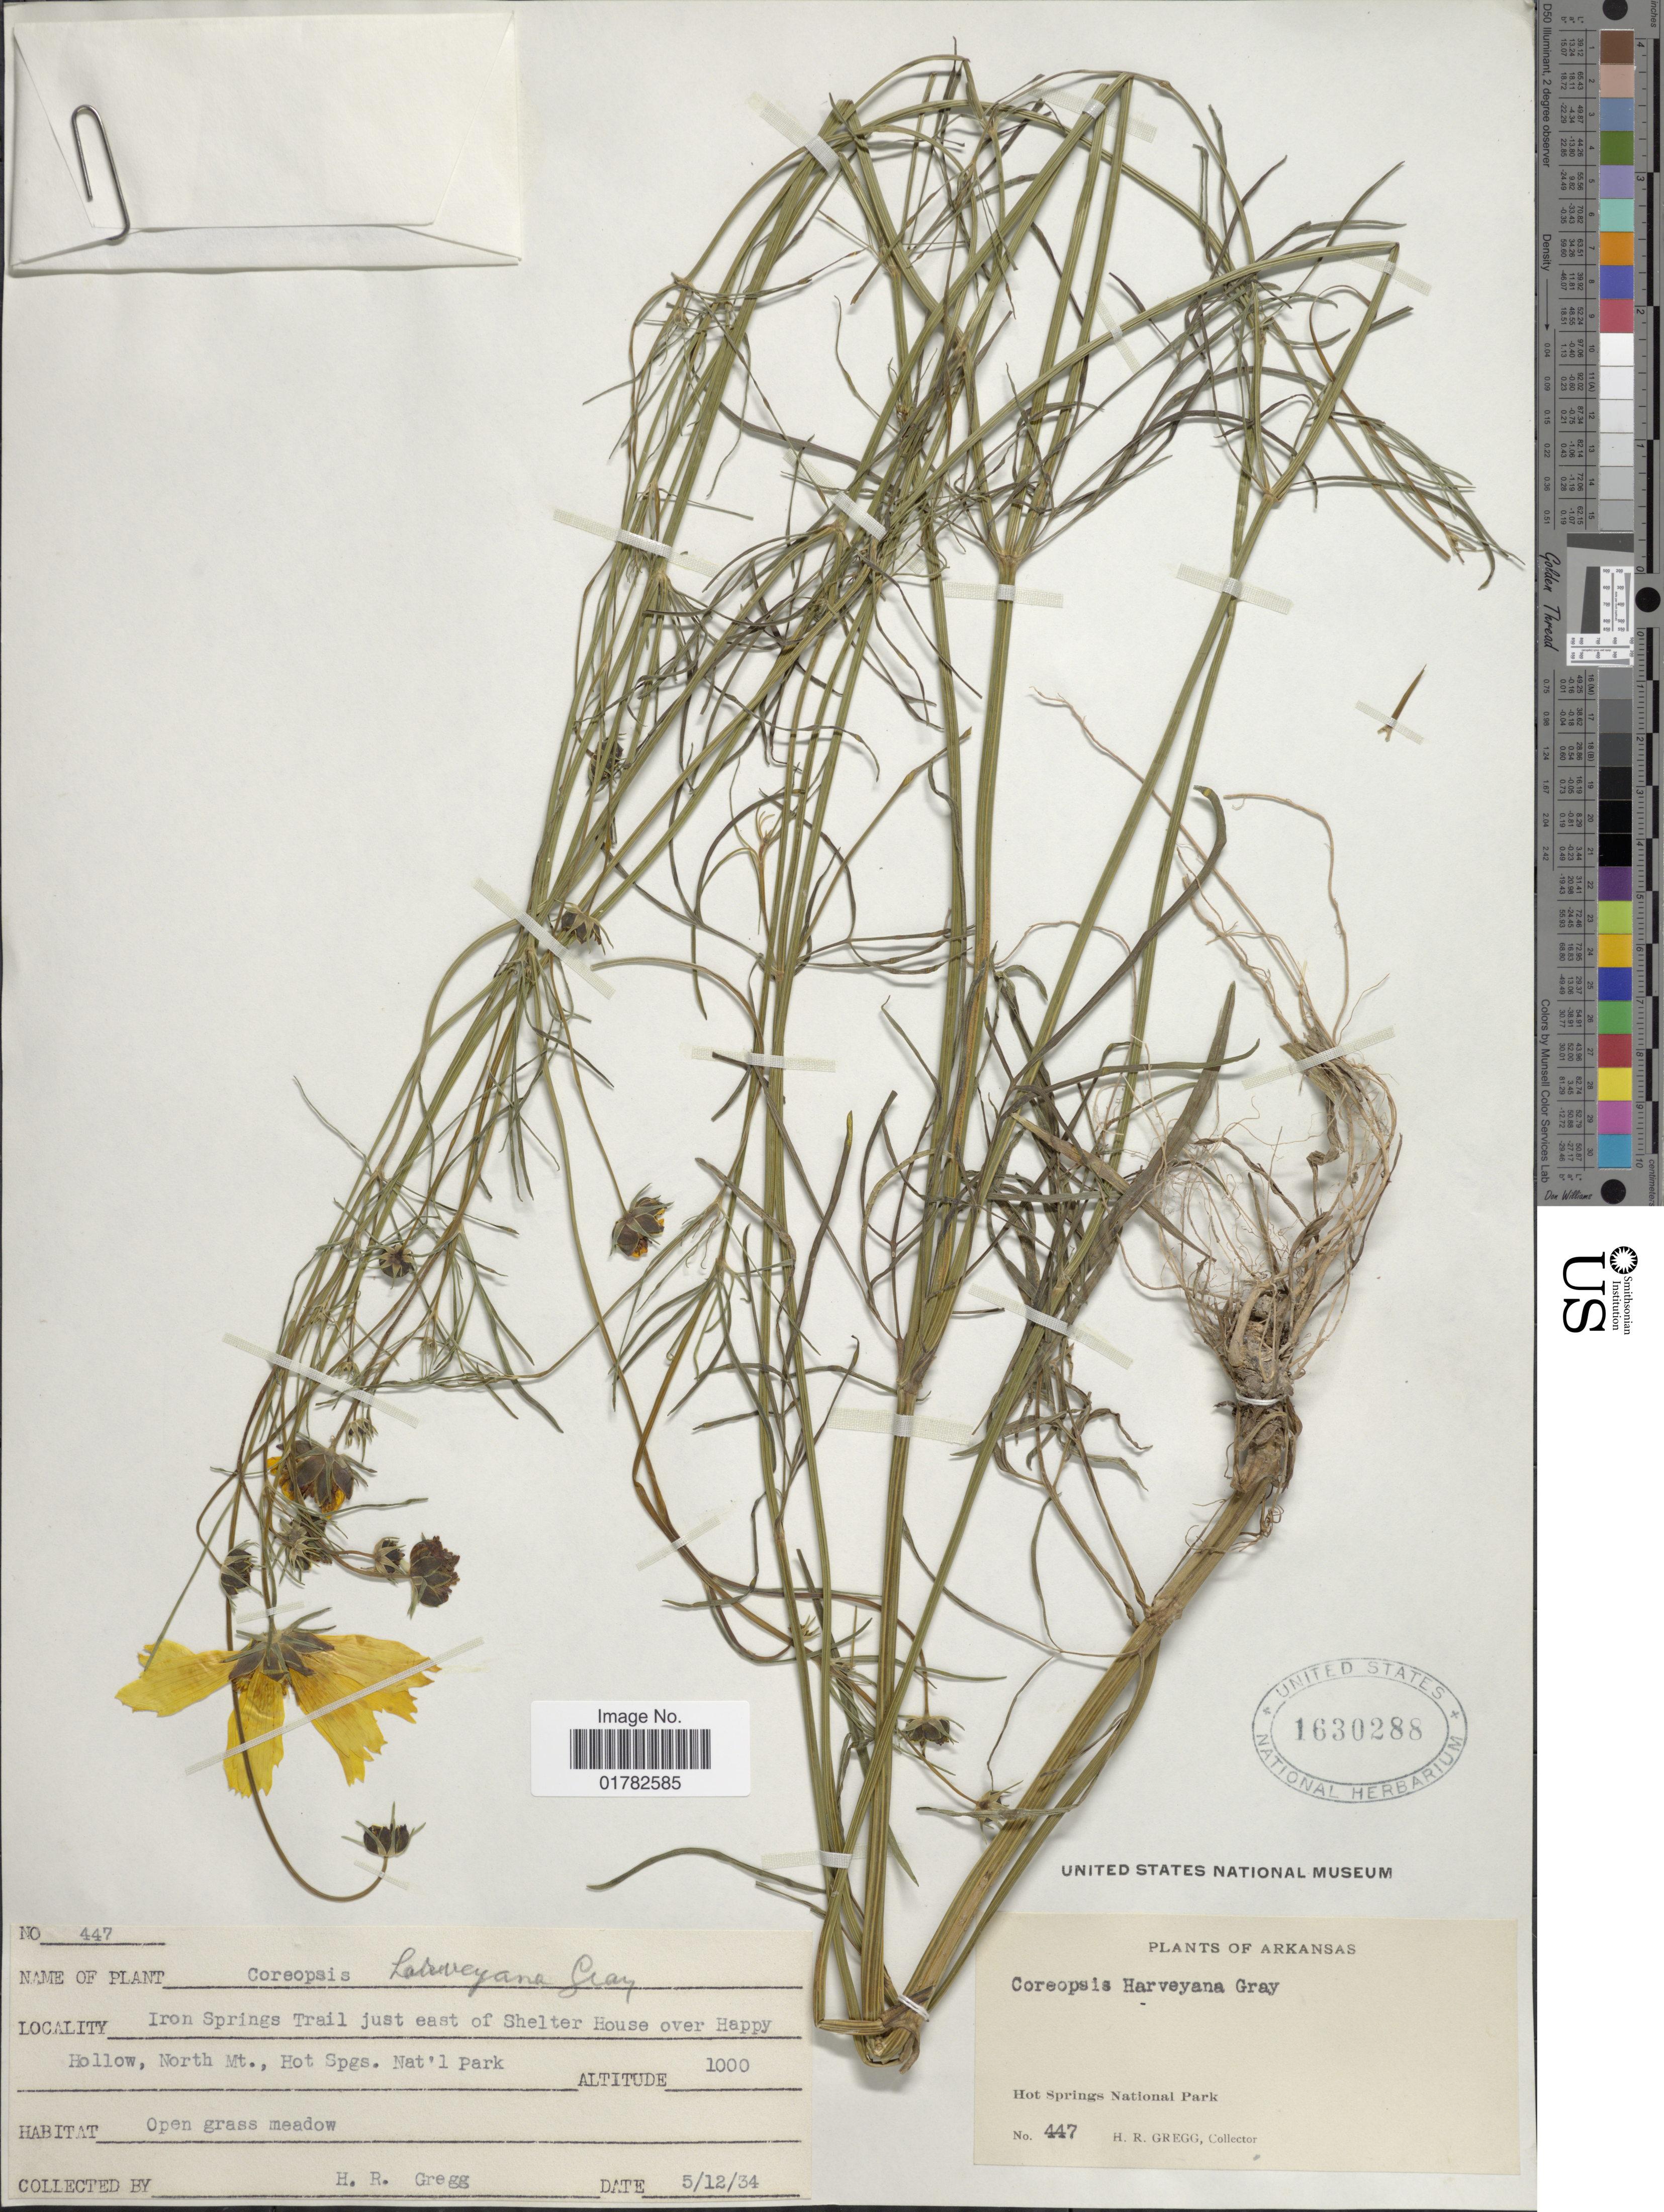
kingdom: Plantae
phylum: Tracheophyta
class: Magnoliopsida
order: Asterales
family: Asteraceae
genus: Coreopsis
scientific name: Coreopsis grandiflora var. harveyana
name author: (A. Gray) Sherff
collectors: H. Gregg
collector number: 447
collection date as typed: Transcribed d/m/y: 12/5/34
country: United States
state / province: Arkansas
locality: Hot Springs National Park, Iron Springs Trail just east of Sheltor House over Happy Hollow, North of Mt., Hot Spgs. Nat'l Park, open grass meadow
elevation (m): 305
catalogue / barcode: US 1630288